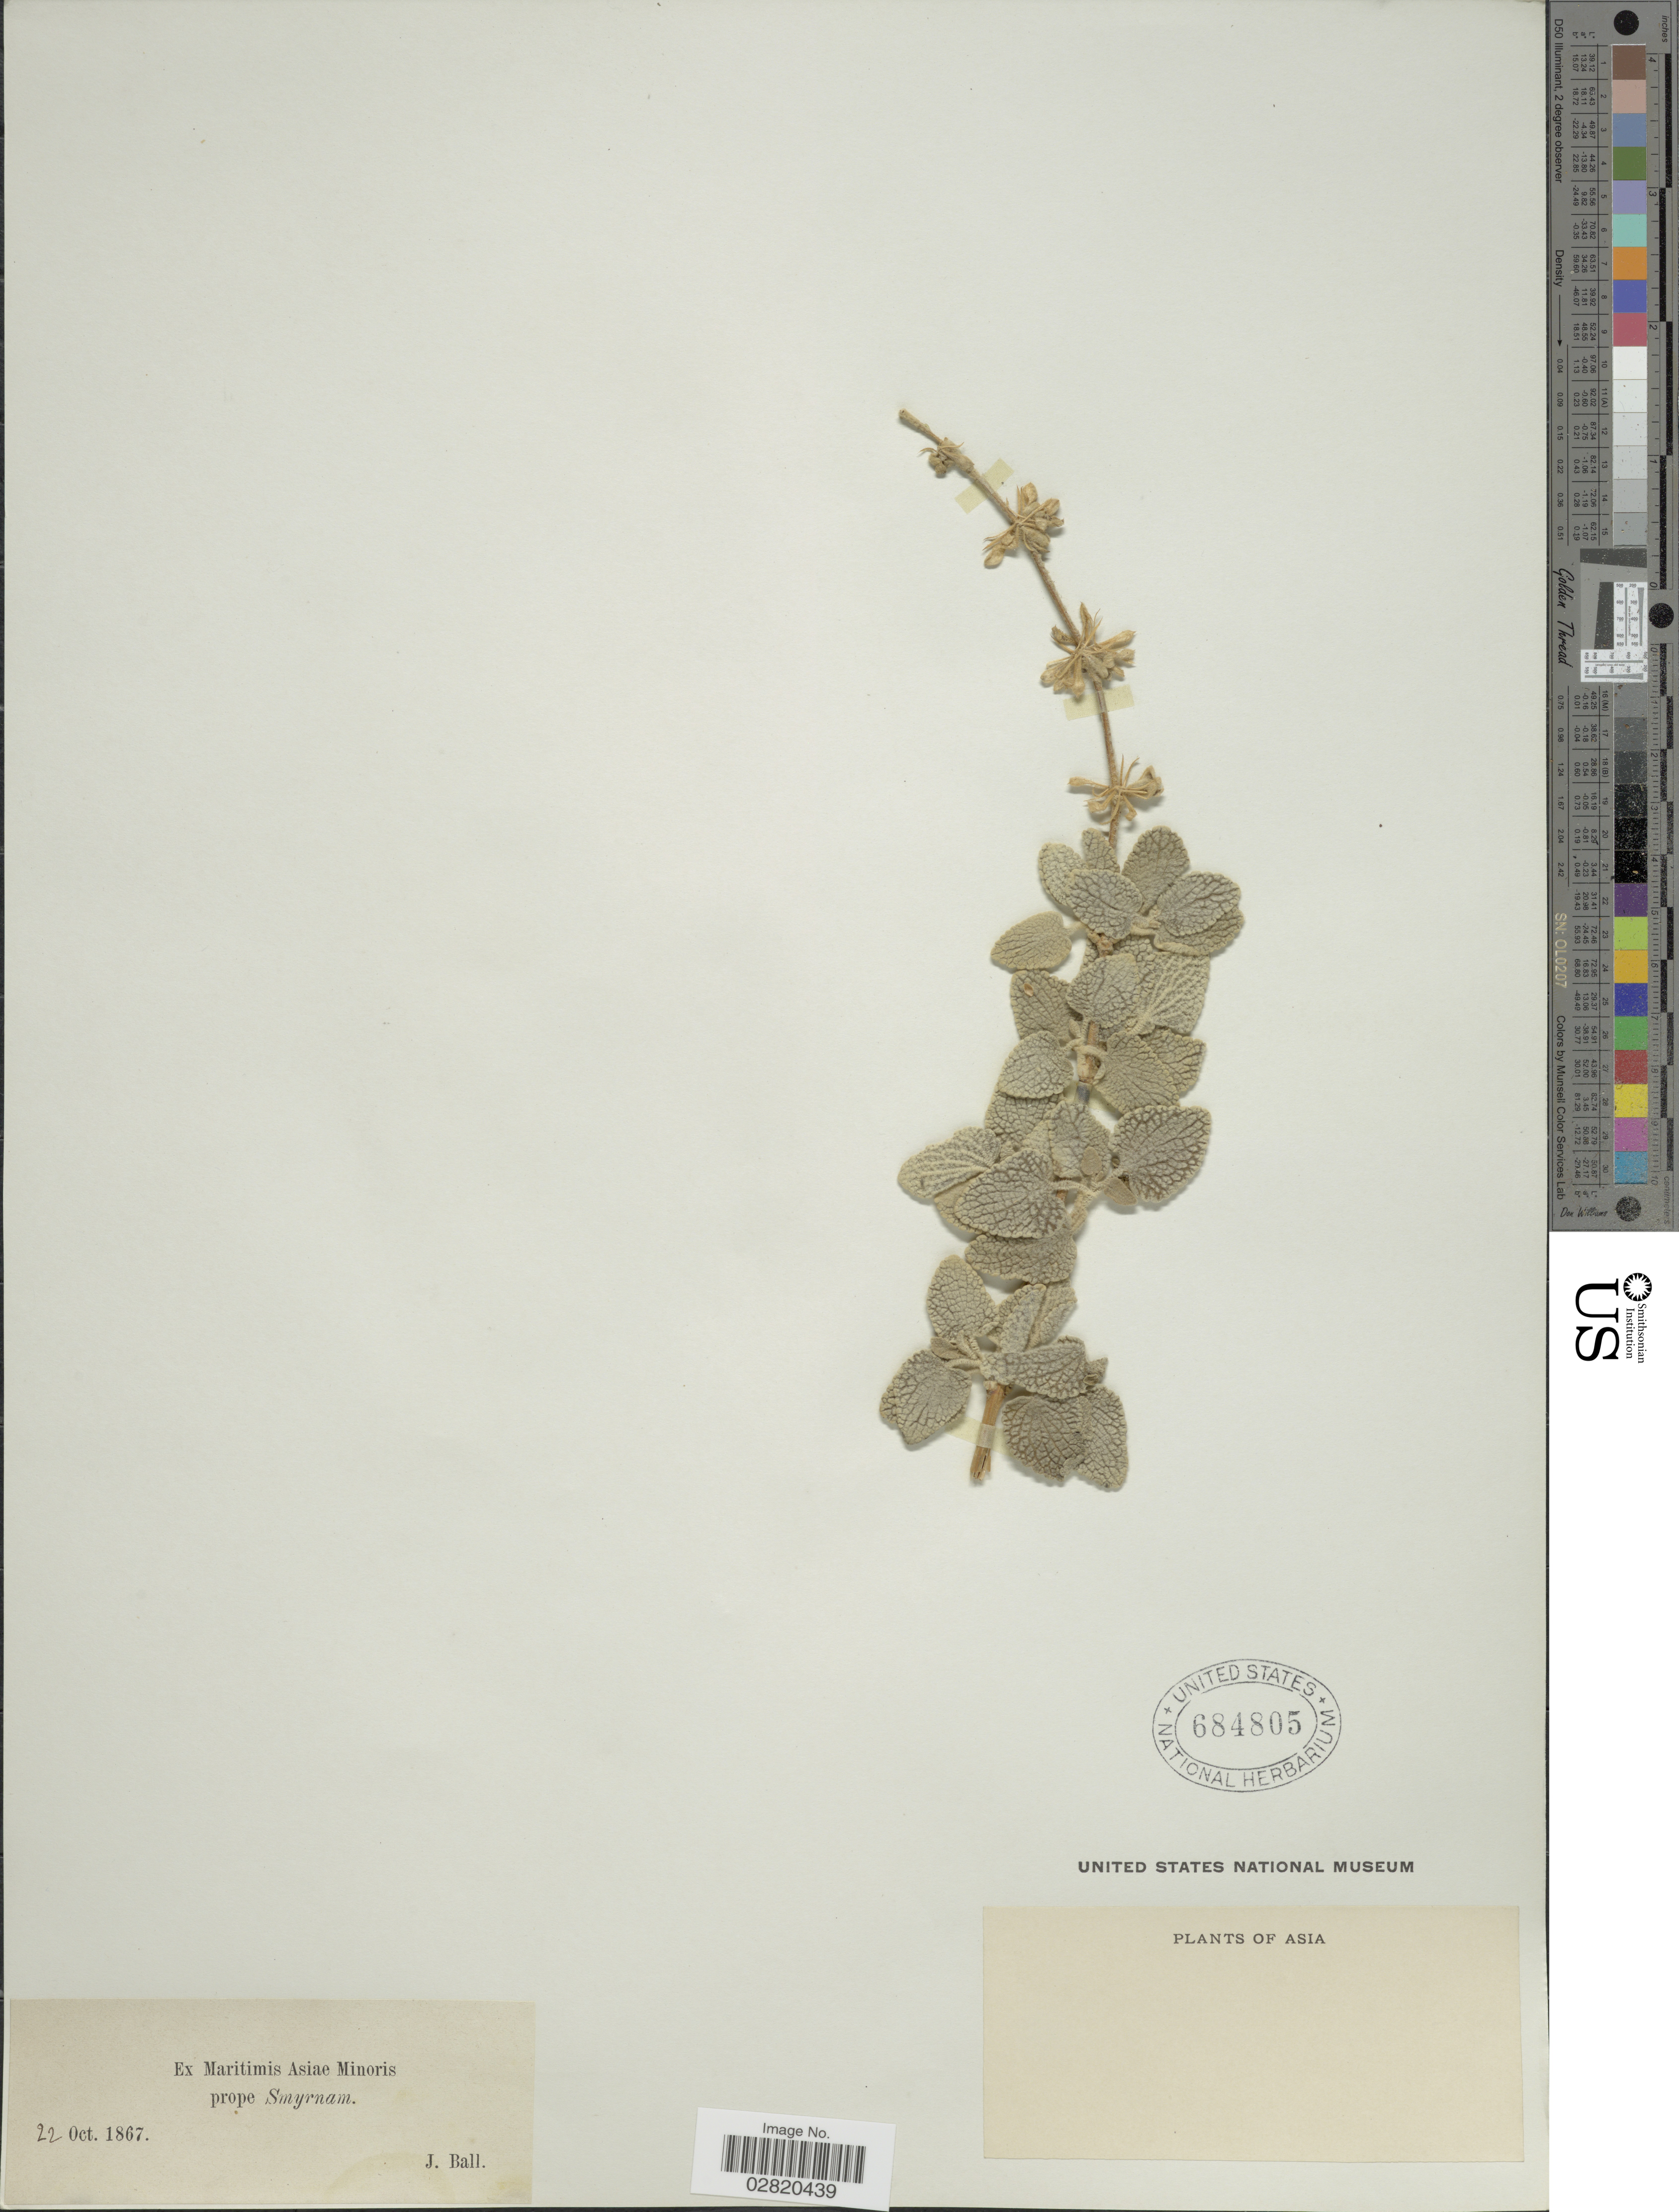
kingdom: Plantae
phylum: Tracheophyta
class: Magnoliopsida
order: Lamiales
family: Lamiaceae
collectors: J. Ball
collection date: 1867-10-22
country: Turkey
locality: Asia, Maritimis Asiae Minoris prope Smyrnam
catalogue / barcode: US 684805